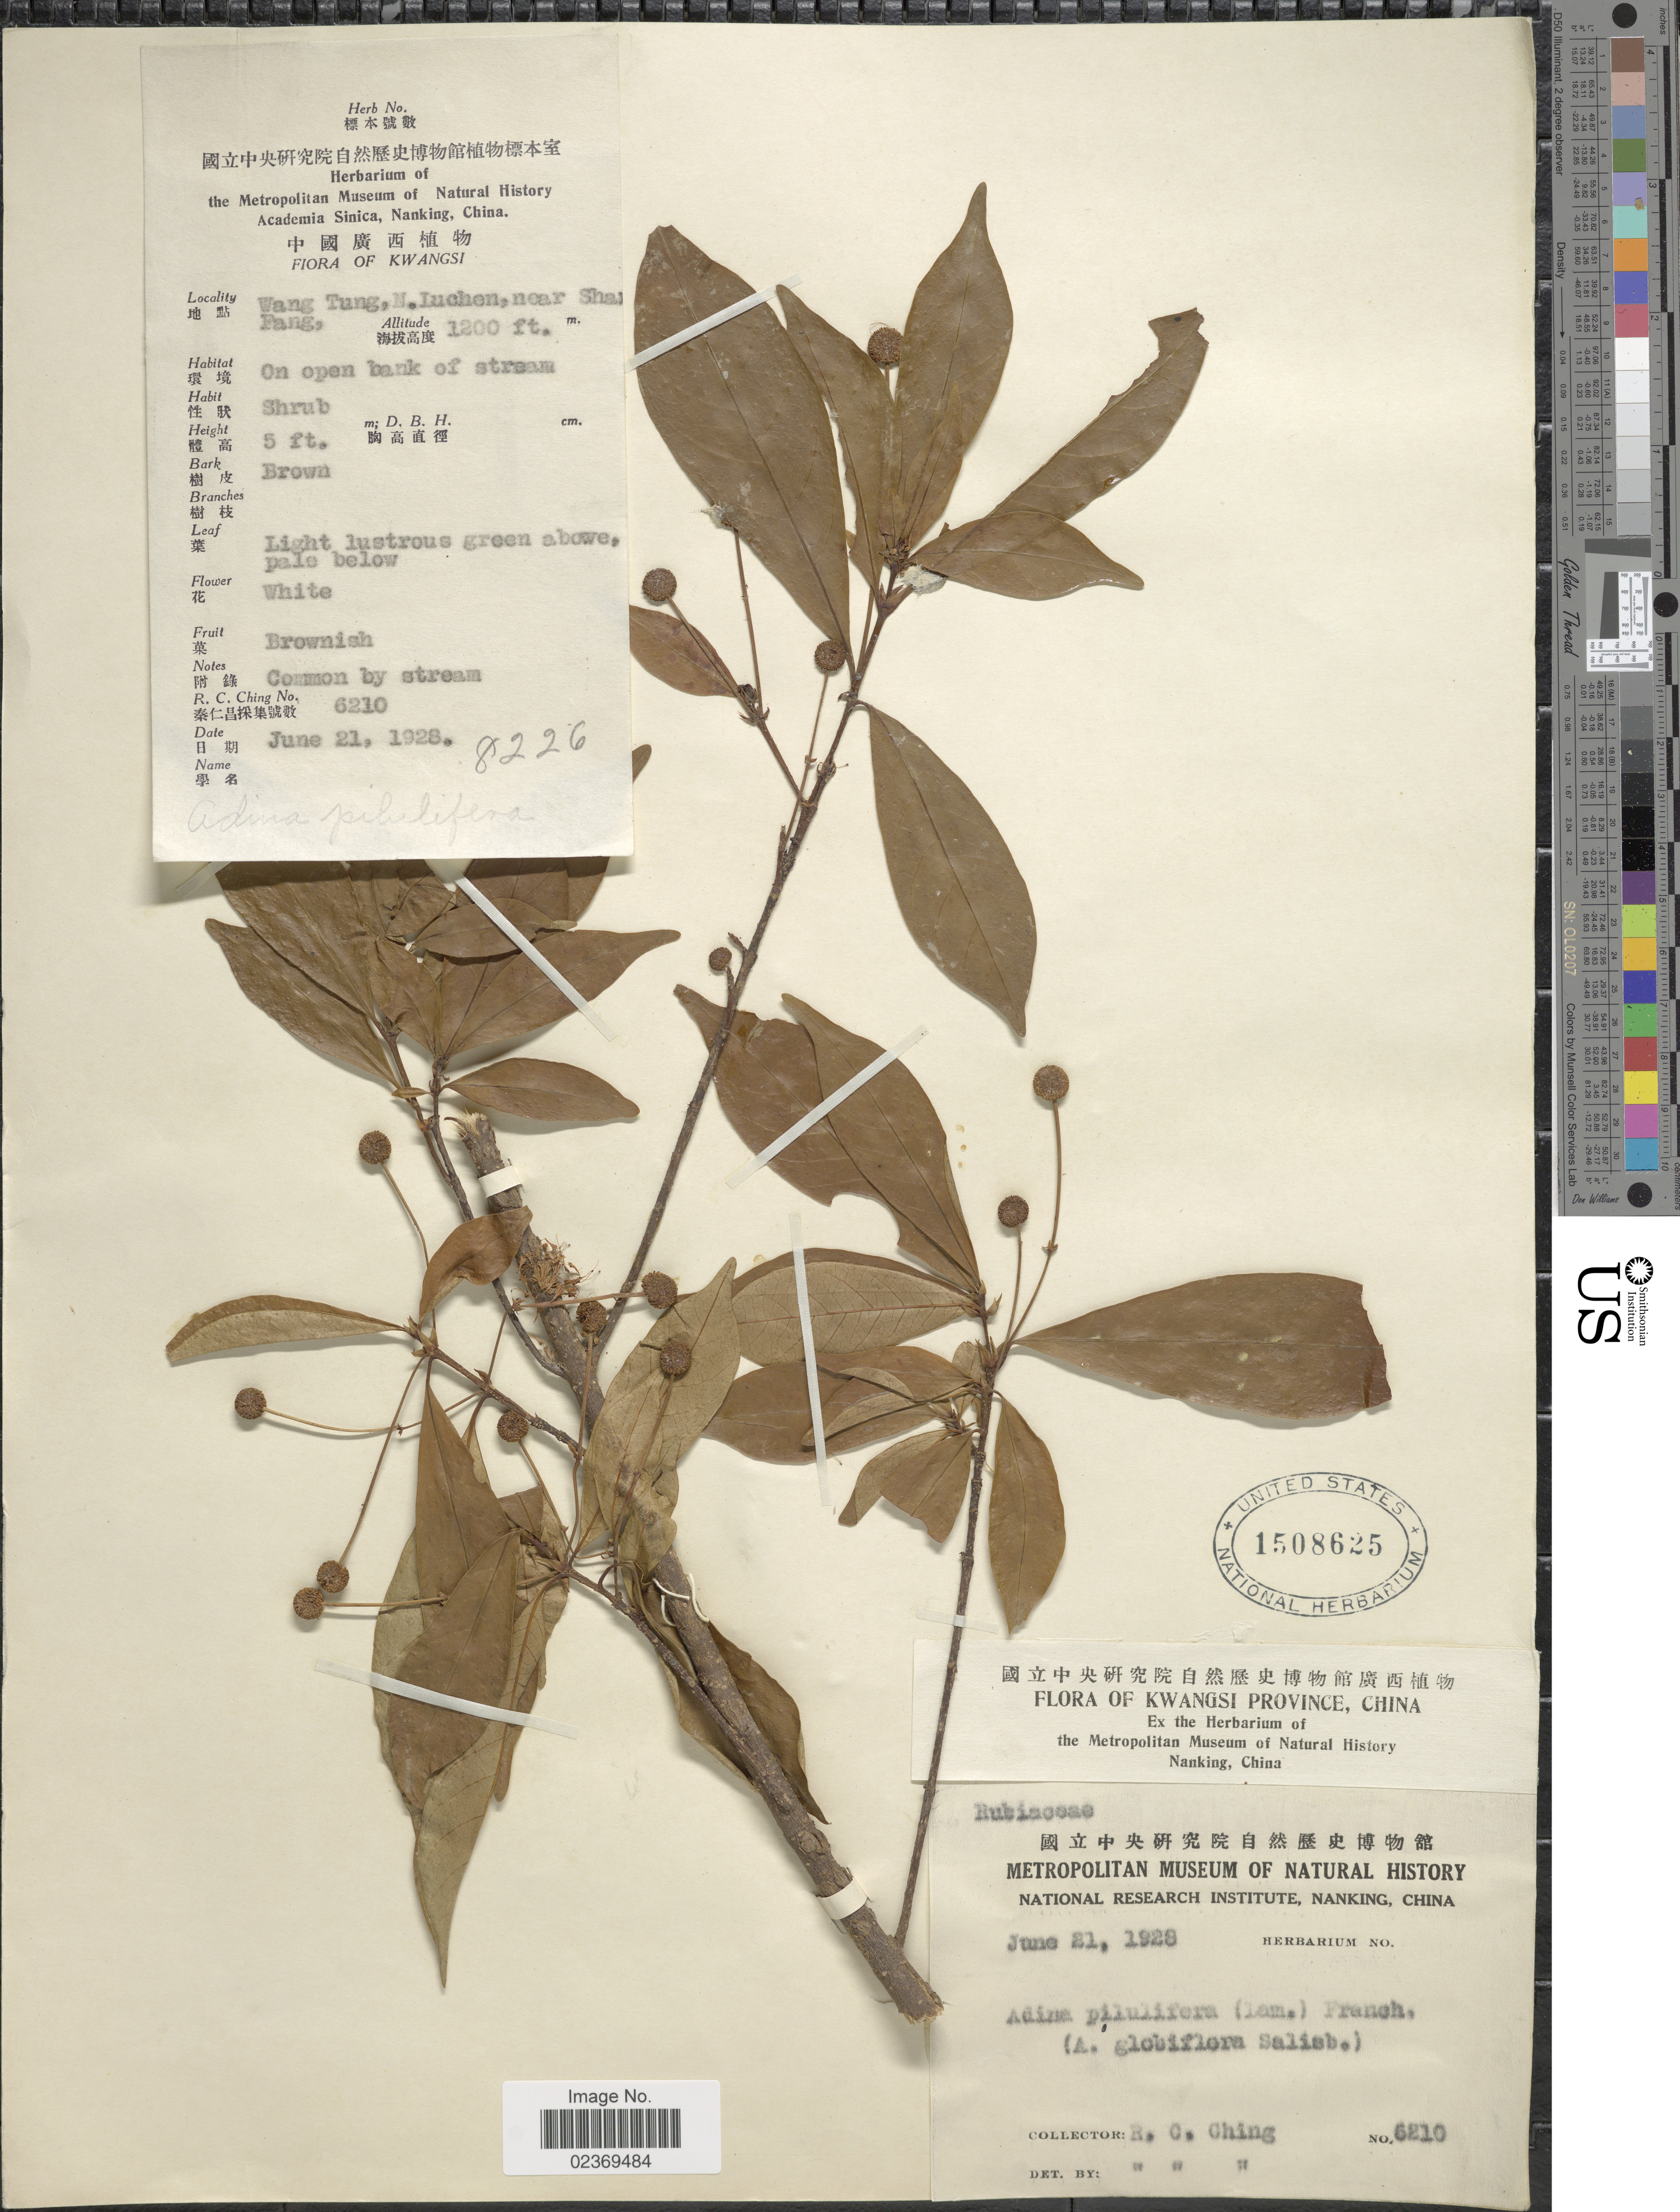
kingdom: Plantae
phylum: Tracheophyta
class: Magnoliopsida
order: Gentianales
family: Rubiaceae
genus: Adina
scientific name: Adina pilulifera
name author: (Lam.) Franch. & Drake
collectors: R. C. Ching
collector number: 6210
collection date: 1928-06-21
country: China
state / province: Guangxi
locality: Kwangsi Province, Wang Tung, N. Luchen, near Sha [illegible text] Fang, on open bank of stream.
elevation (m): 366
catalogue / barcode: US 1508625